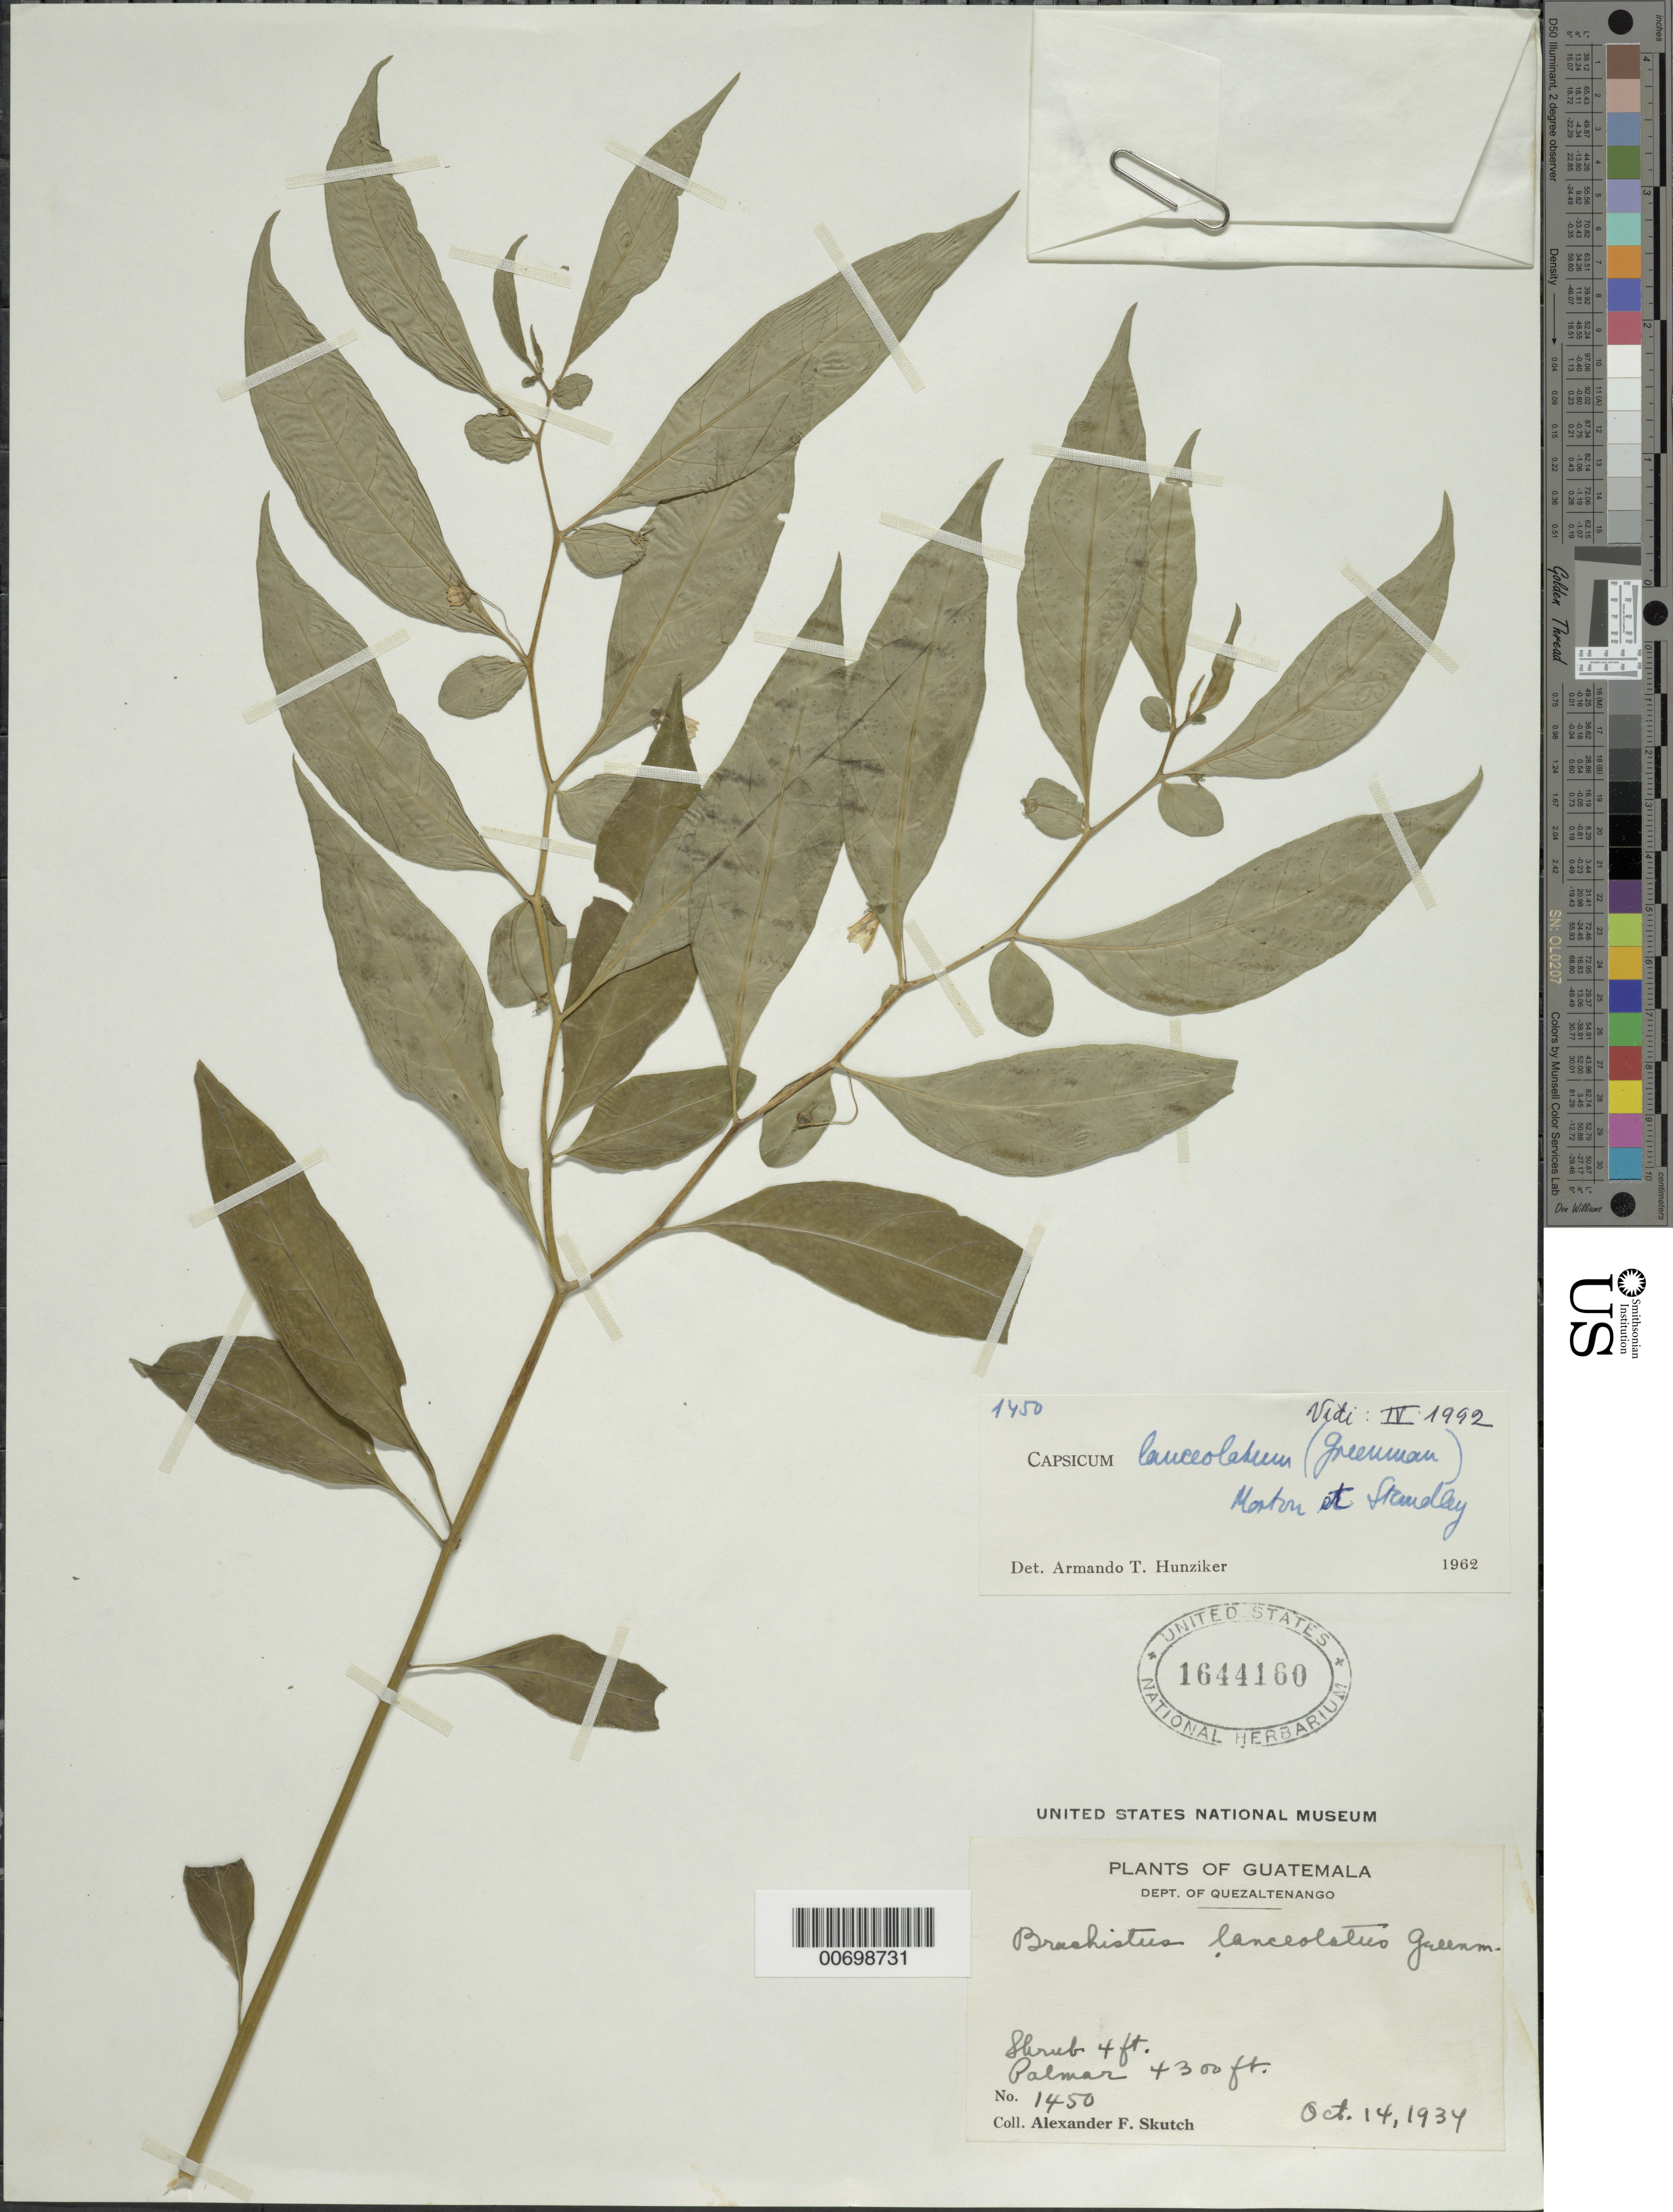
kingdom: Plantae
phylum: Tracheophyta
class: Magnoliopsida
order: Solanales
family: Solanaceae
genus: Capsicum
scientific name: Capsicum lanceolatum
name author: (Greenm.) C.V. Morton & Standl.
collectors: A. F. Skutch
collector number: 1450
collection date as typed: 14 Oct 1934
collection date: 1934-10-14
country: Guatemala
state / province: Quetzaltenango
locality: El Palmar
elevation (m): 1311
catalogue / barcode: US 1644160